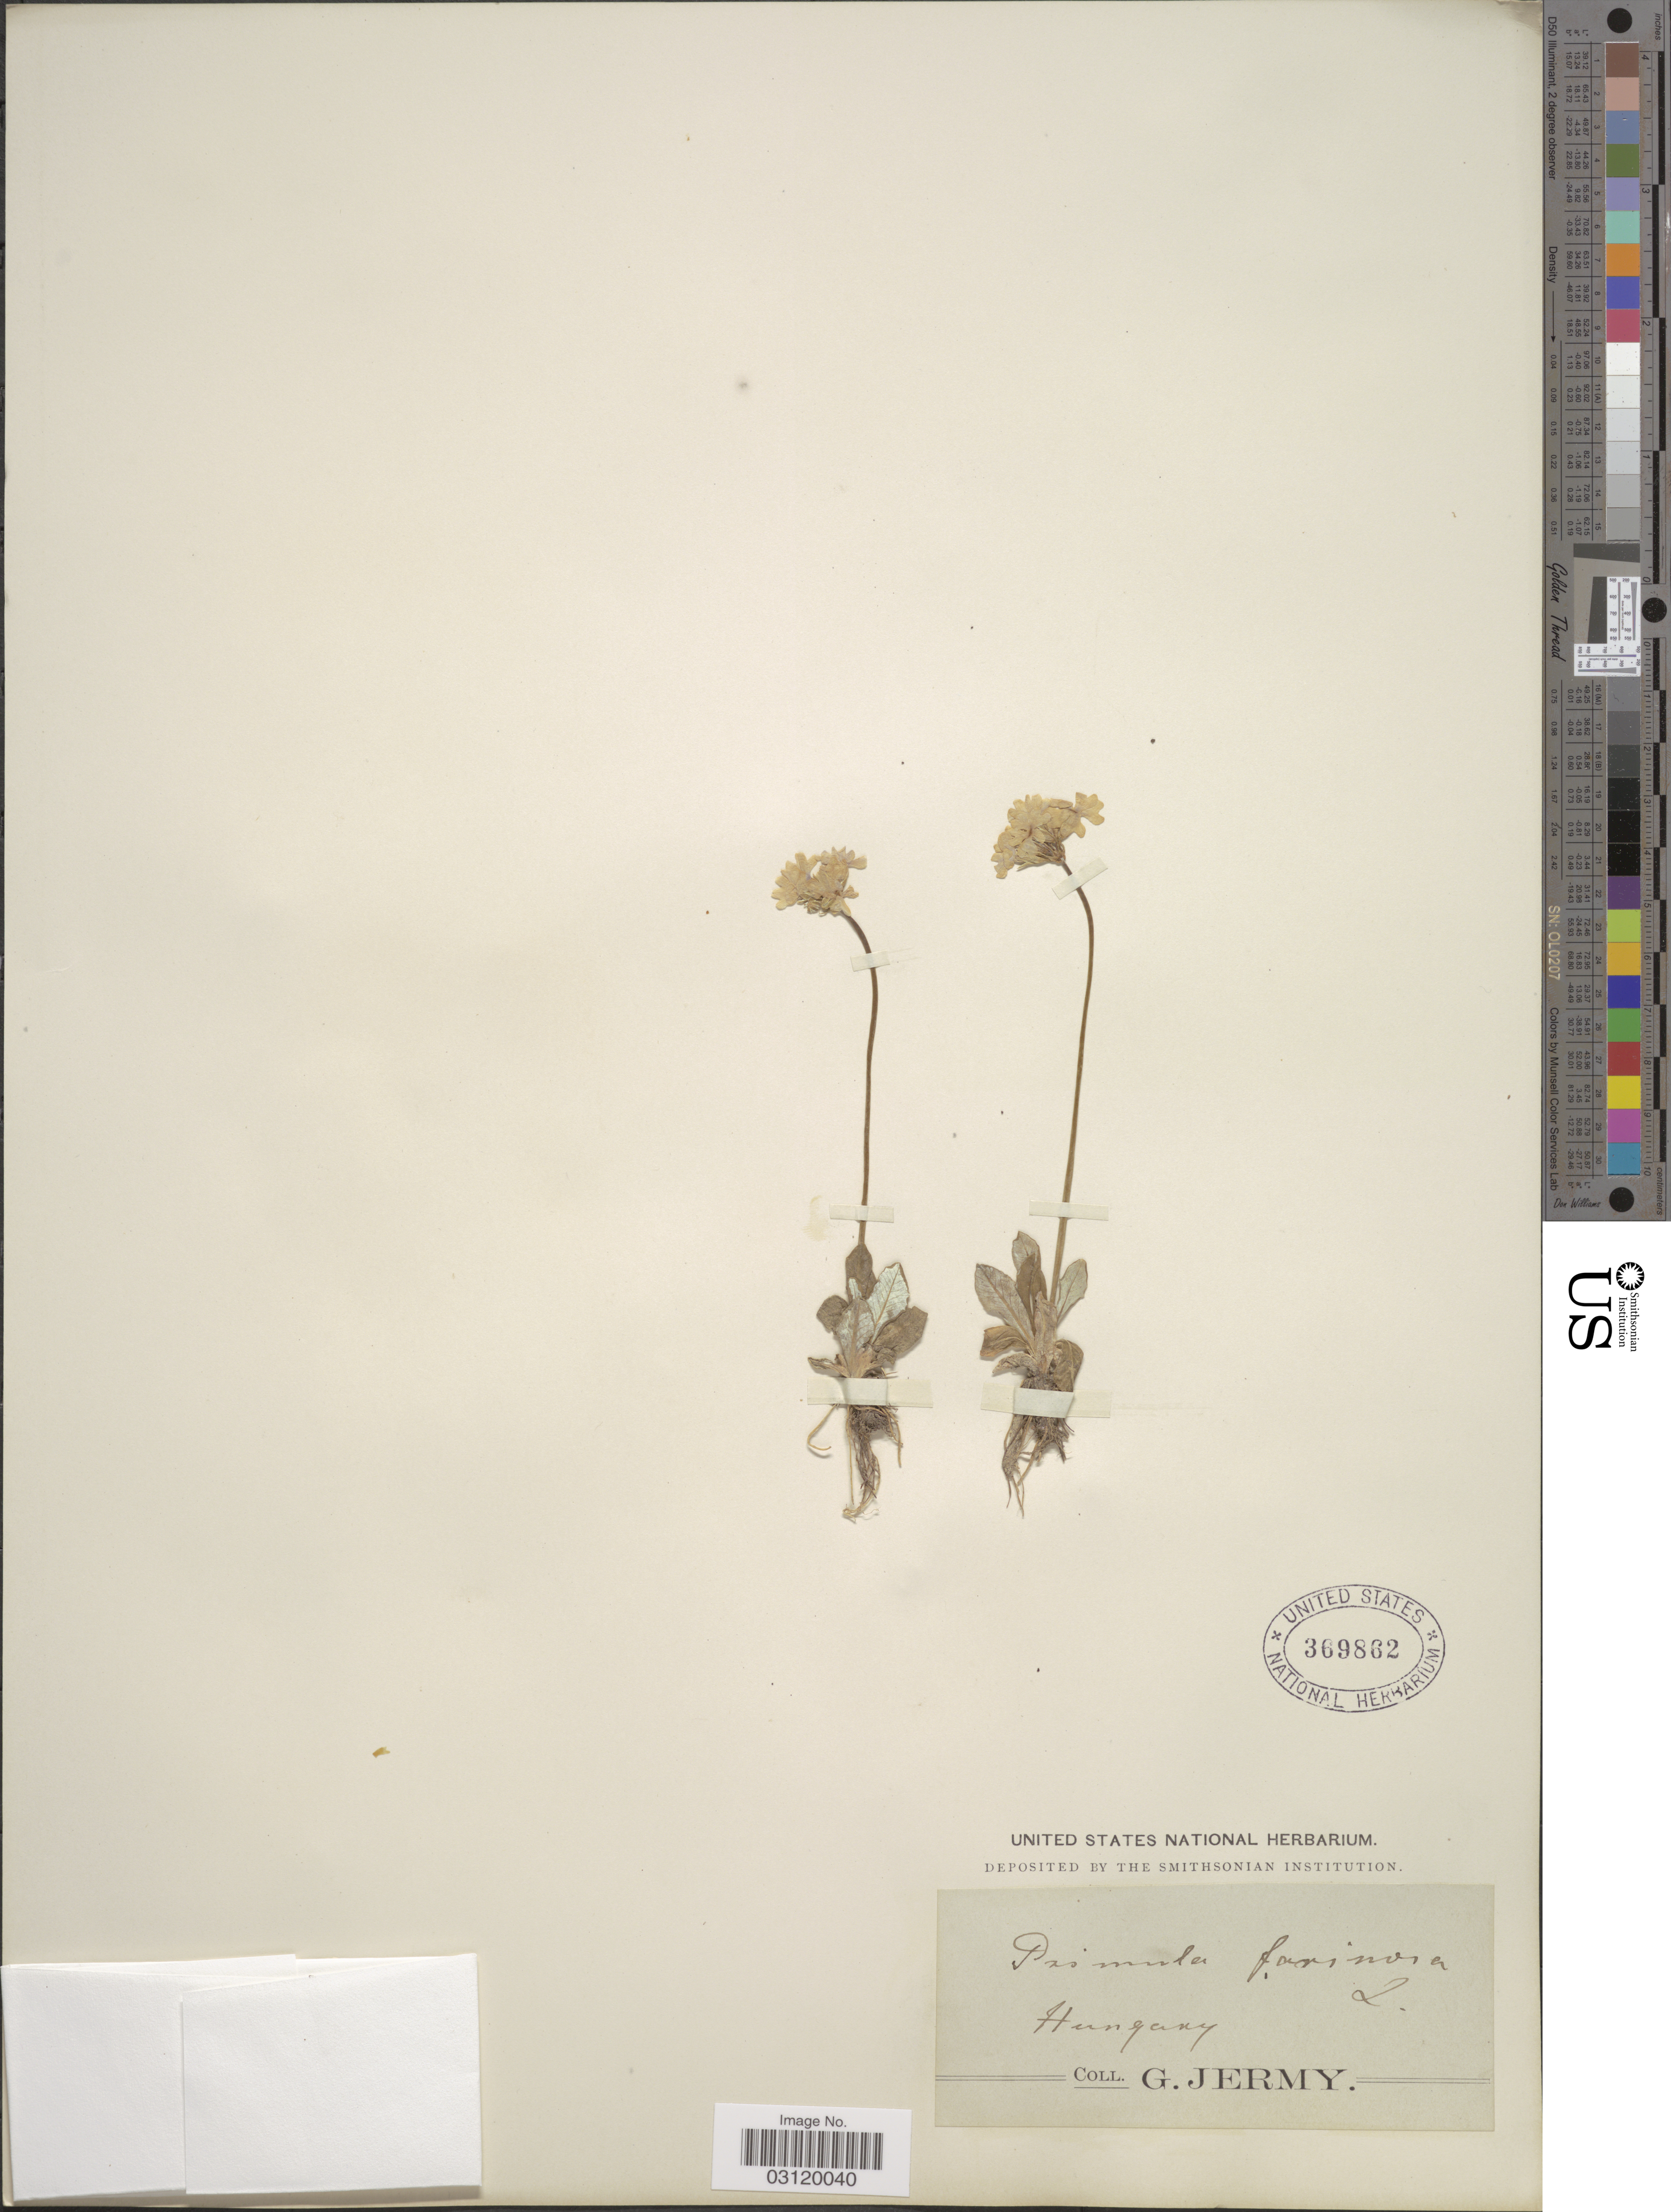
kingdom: Plantae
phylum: Tracheophyta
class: Magnoliopsida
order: Ericales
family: Primulaceae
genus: Primula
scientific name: Primula farinosa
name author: L.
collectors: G. Jermy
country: Hungary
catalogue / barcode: US 369862